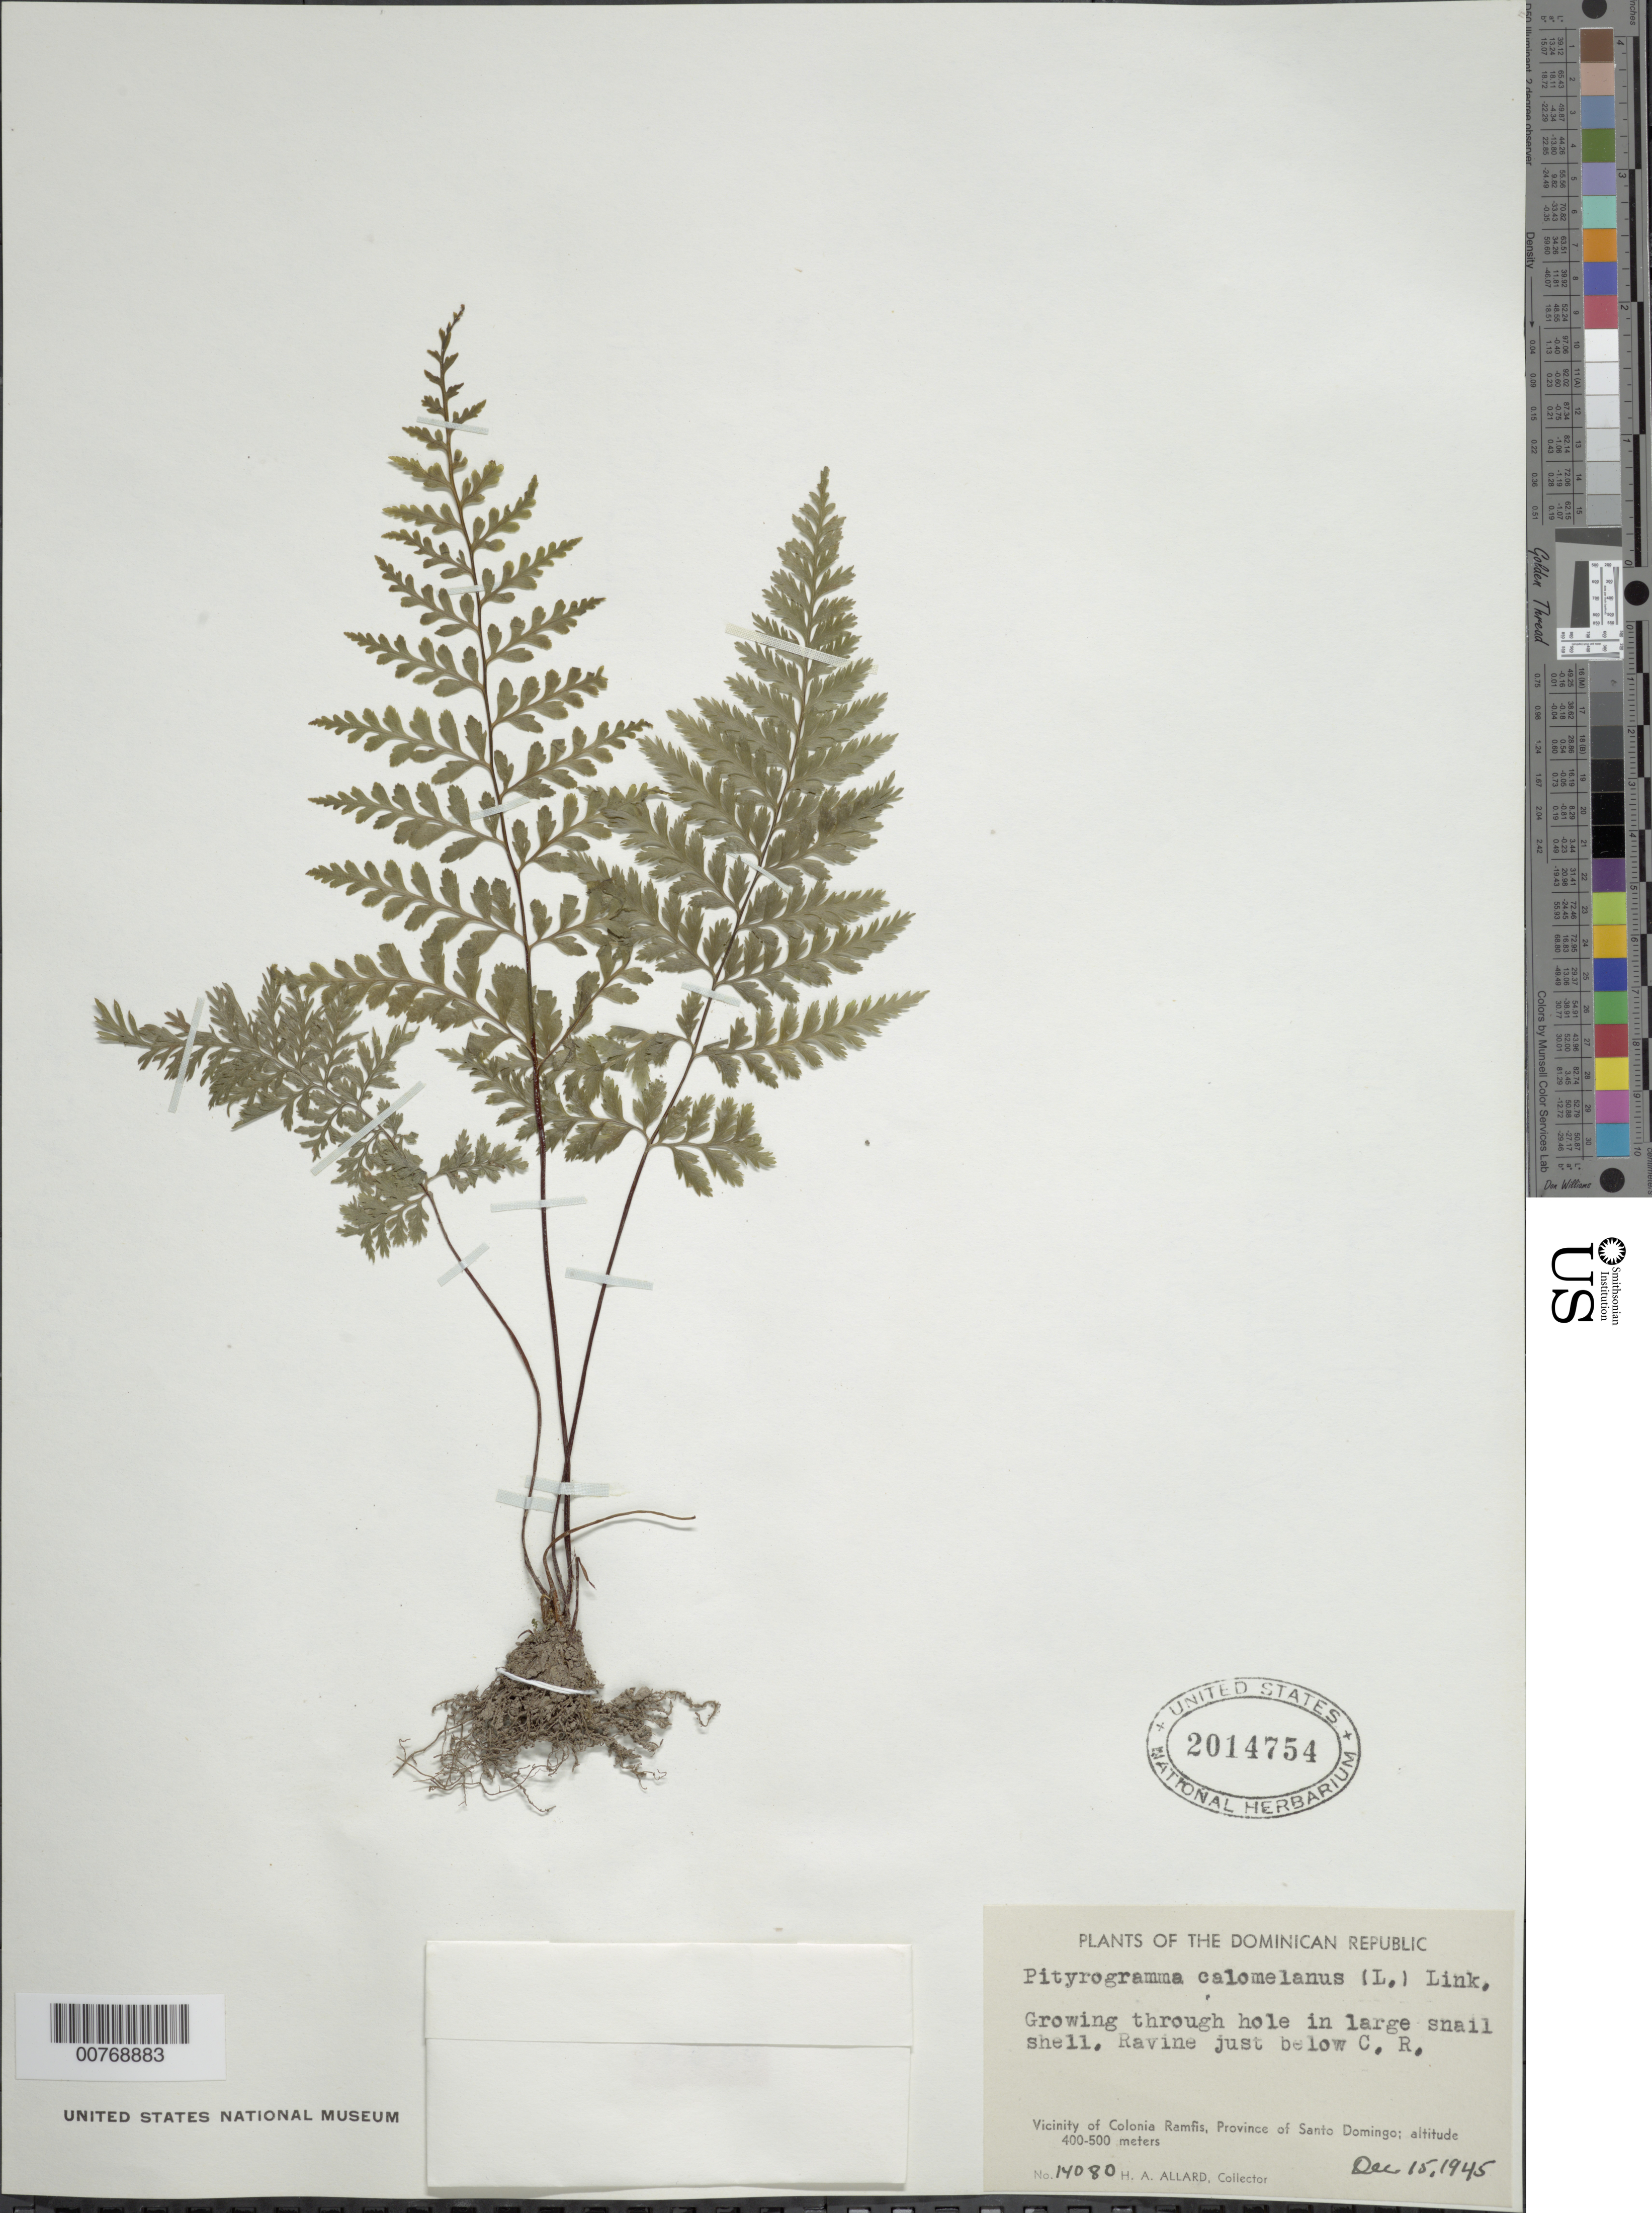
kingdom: Plantae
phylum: Tracheophyta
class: Polypodiopsida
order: Polypodiales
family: Pteridaceae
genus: Pityrogramma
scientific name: Pityrogramma calomelanos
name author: (L.) Link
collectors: H. A. Allard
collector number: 14080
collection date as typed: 15 Dec 1945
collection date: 1945-12-15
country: Dominican Republic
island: Hispaniola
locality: Vicinity of Colonia Ramfis, Province Santo Domingo. Ravine just below C.R.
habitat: Growing through hole in large snail shell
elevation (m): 400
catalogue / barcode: US 2014754